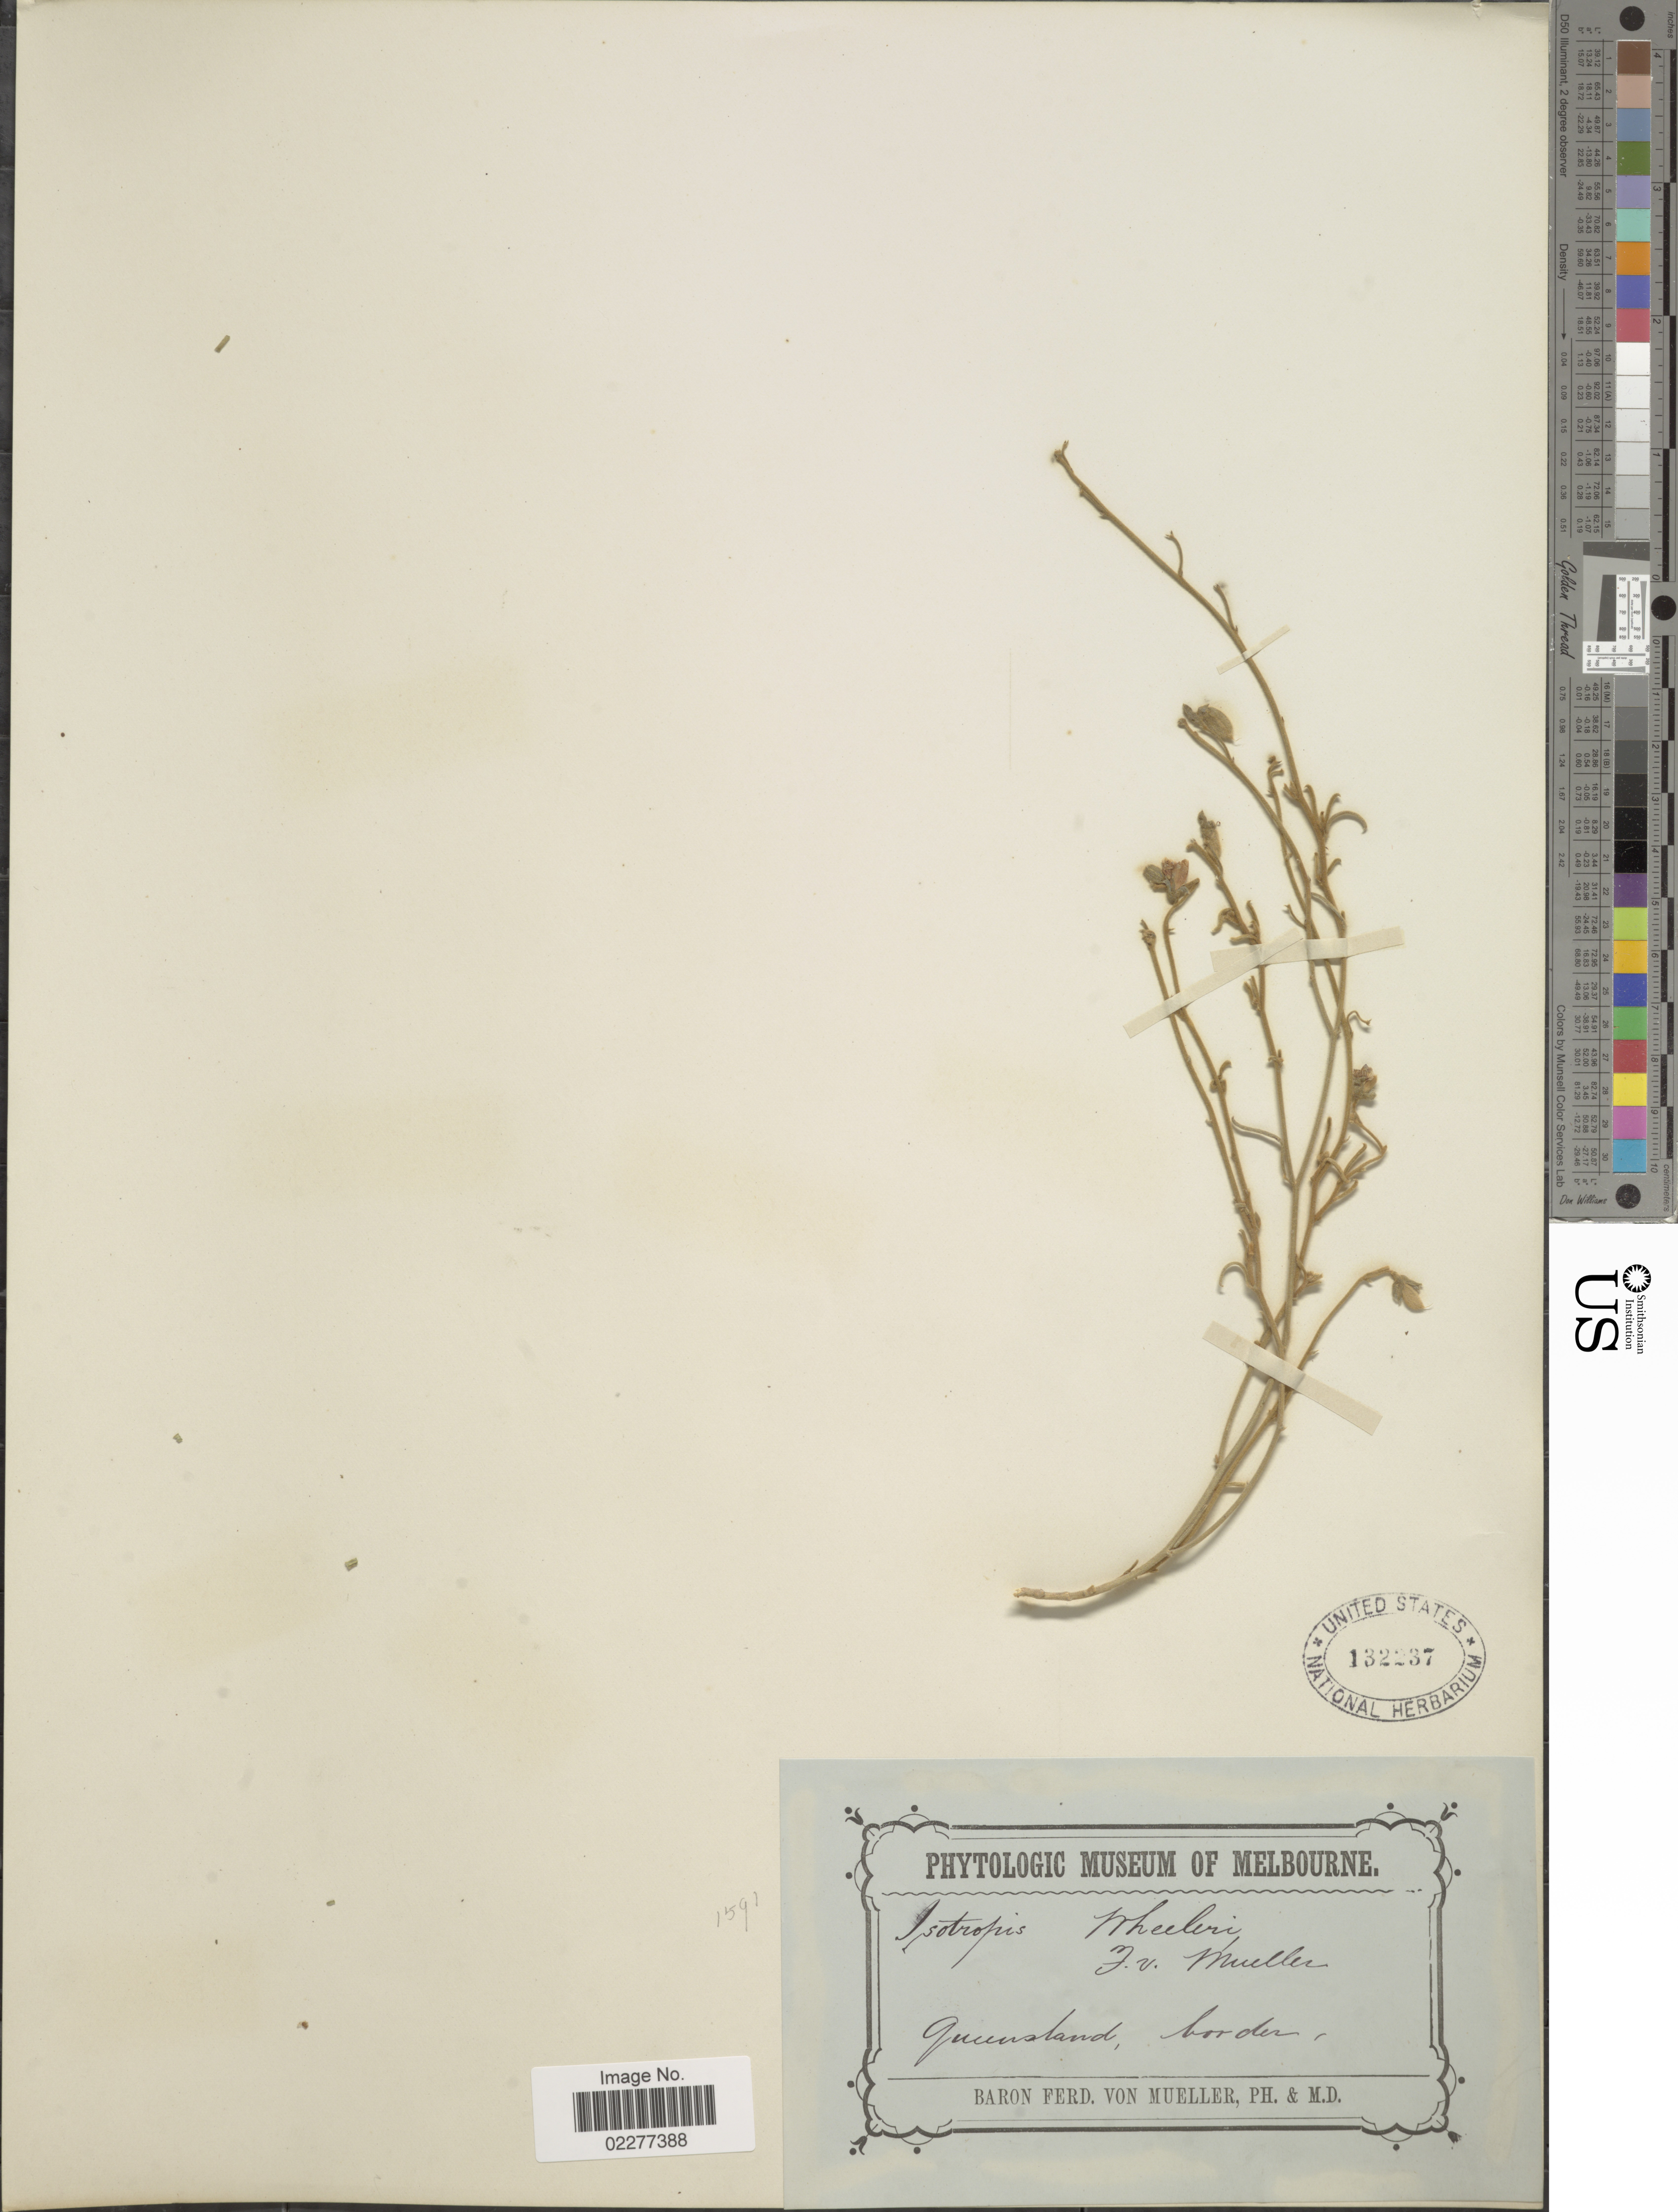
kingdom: Plantae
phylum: Tracheophyta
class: Magnoliopsida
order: Fabales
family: Fabaceae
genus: Isotropis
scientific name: Isotropis wheeleri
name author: Benth.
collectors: F. von Mueller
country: Australia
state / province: Queensland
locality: Border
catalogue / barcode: US 132237